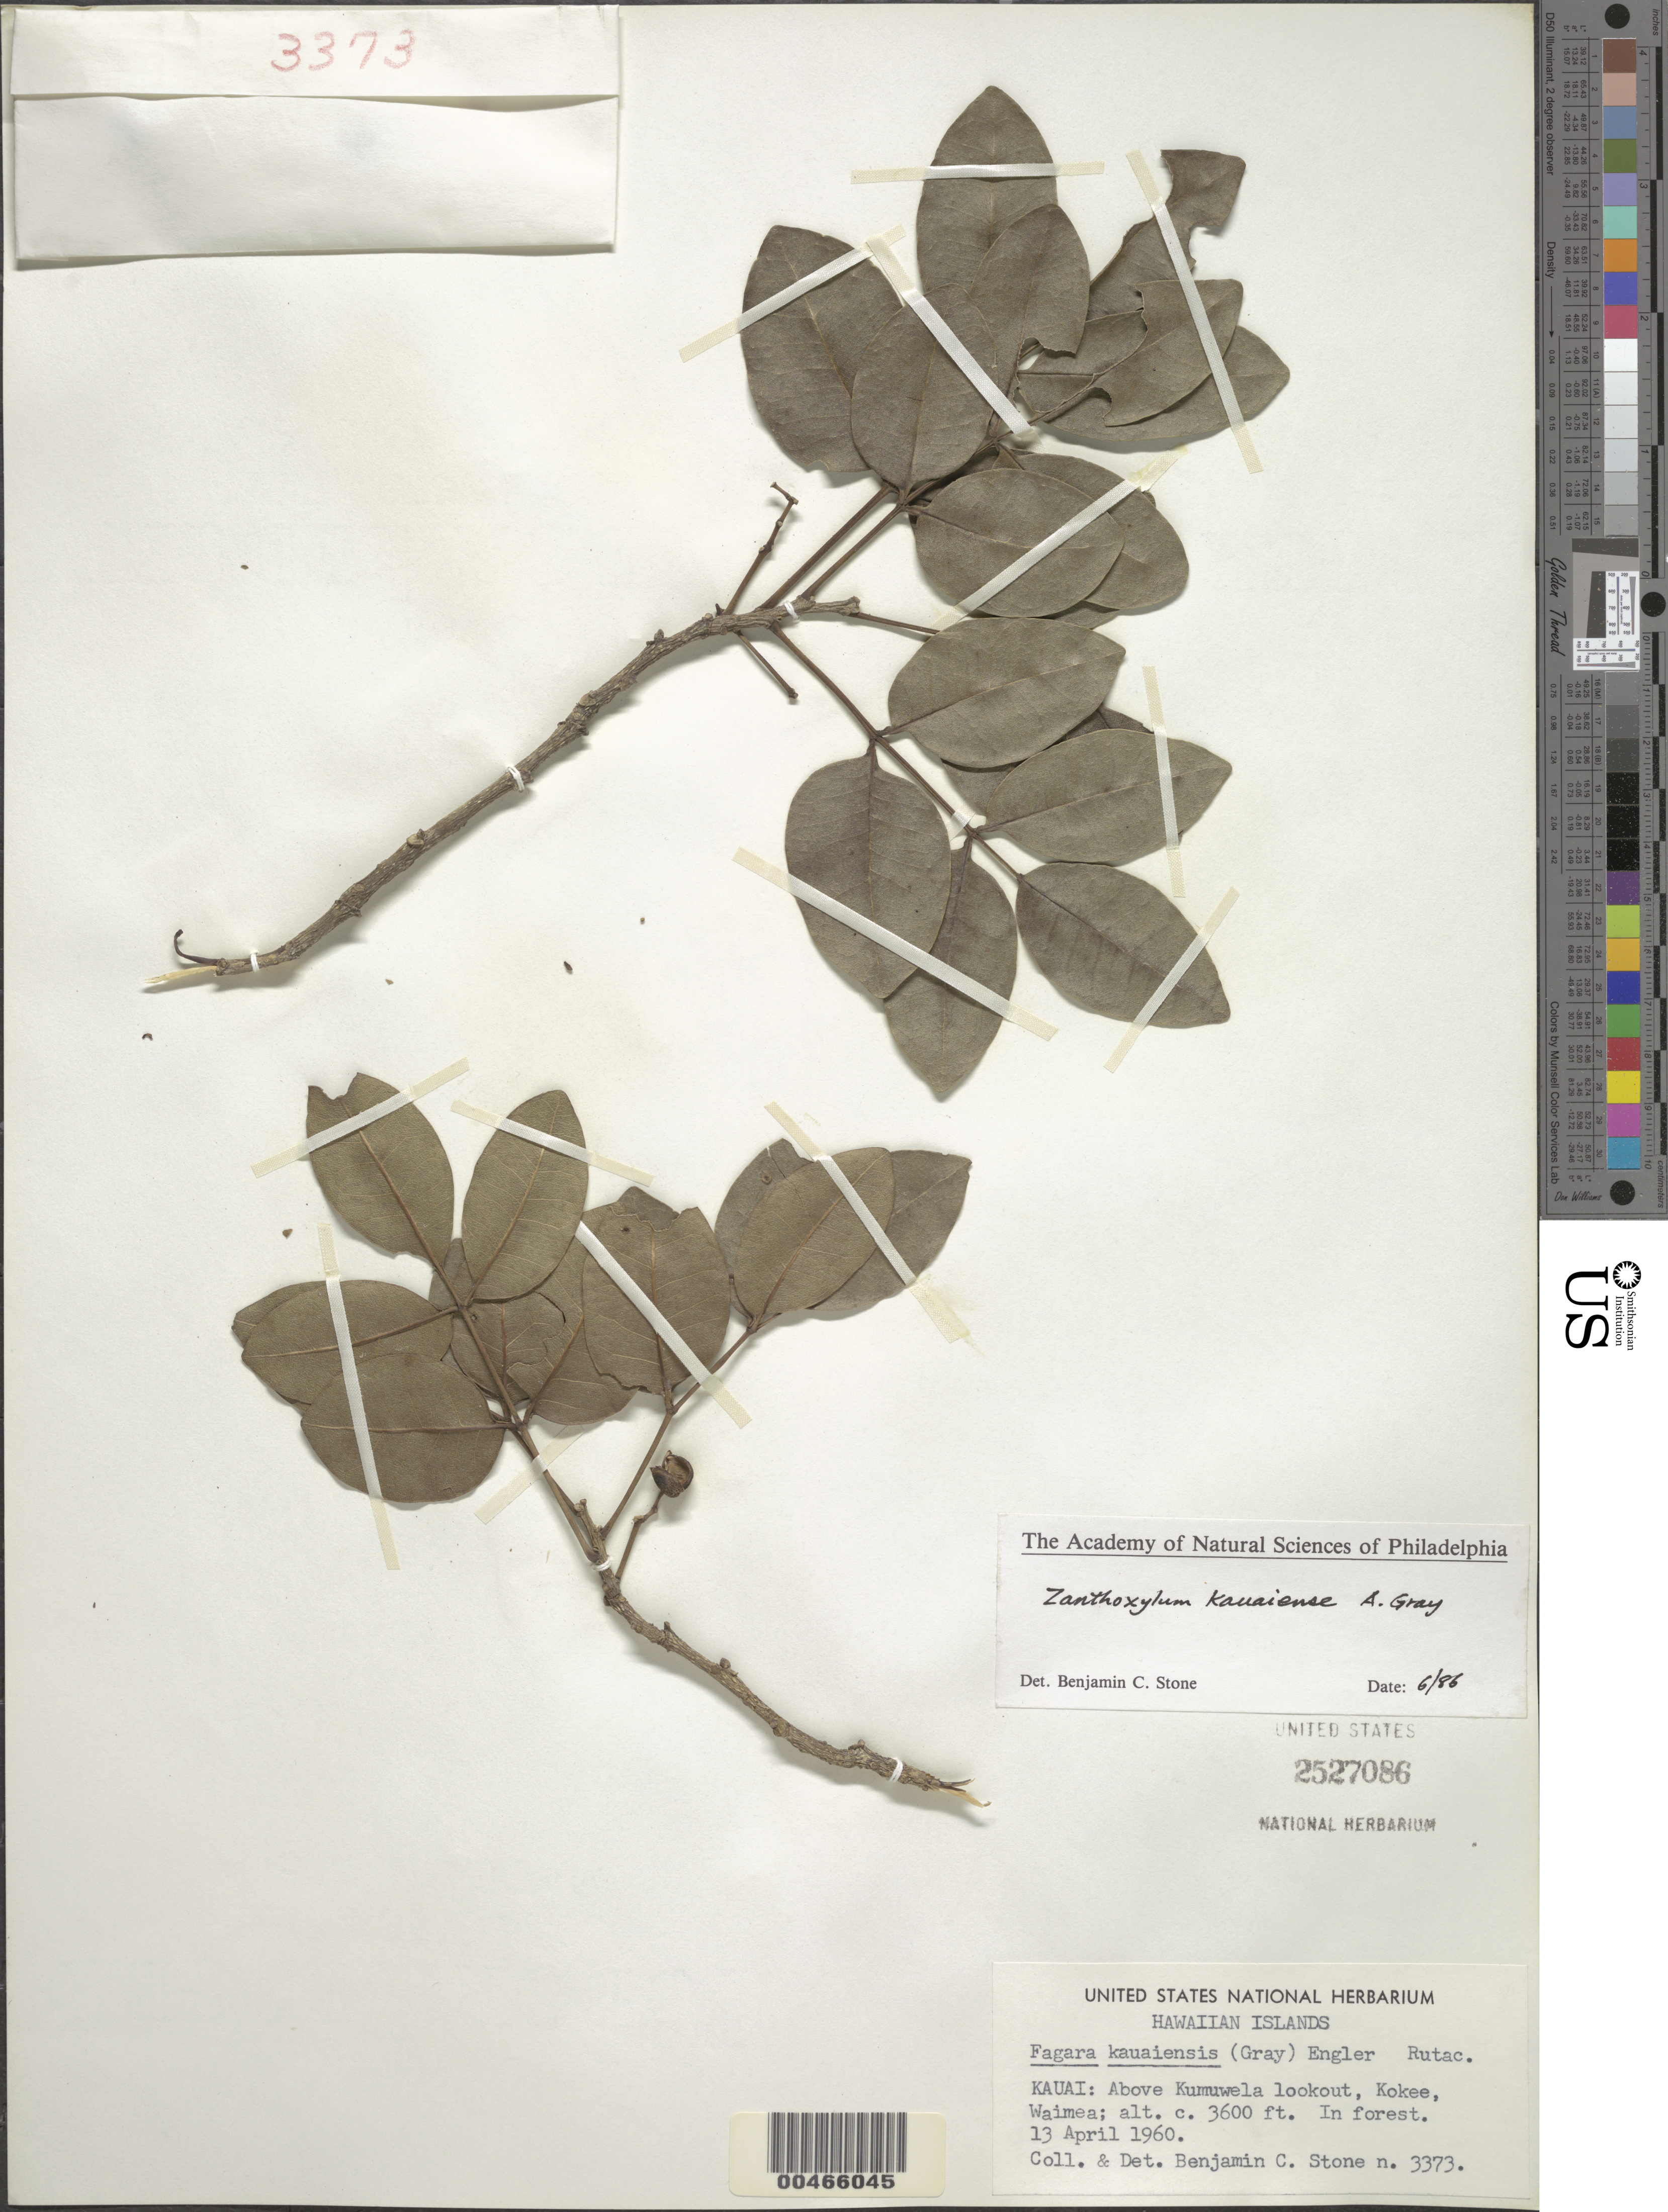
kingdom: Plantae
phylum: Tracheophyta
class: Magnoliopsida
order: Sapindales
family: Rutaceae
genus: Zanthoxylum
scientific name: Zanthoxylum kauaense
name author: A. Gray in Wilkes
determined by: Stone, Benjamin C.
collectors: B. C. Stone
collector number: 3373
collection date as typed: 13 Apr 1960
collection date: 1960-04-13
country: United States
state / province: Hawaii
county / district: Kauai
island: Kaua'i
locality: Above Kumuwela lookout, Kokee, Waimea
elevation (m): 1097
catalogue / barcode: US 2527086